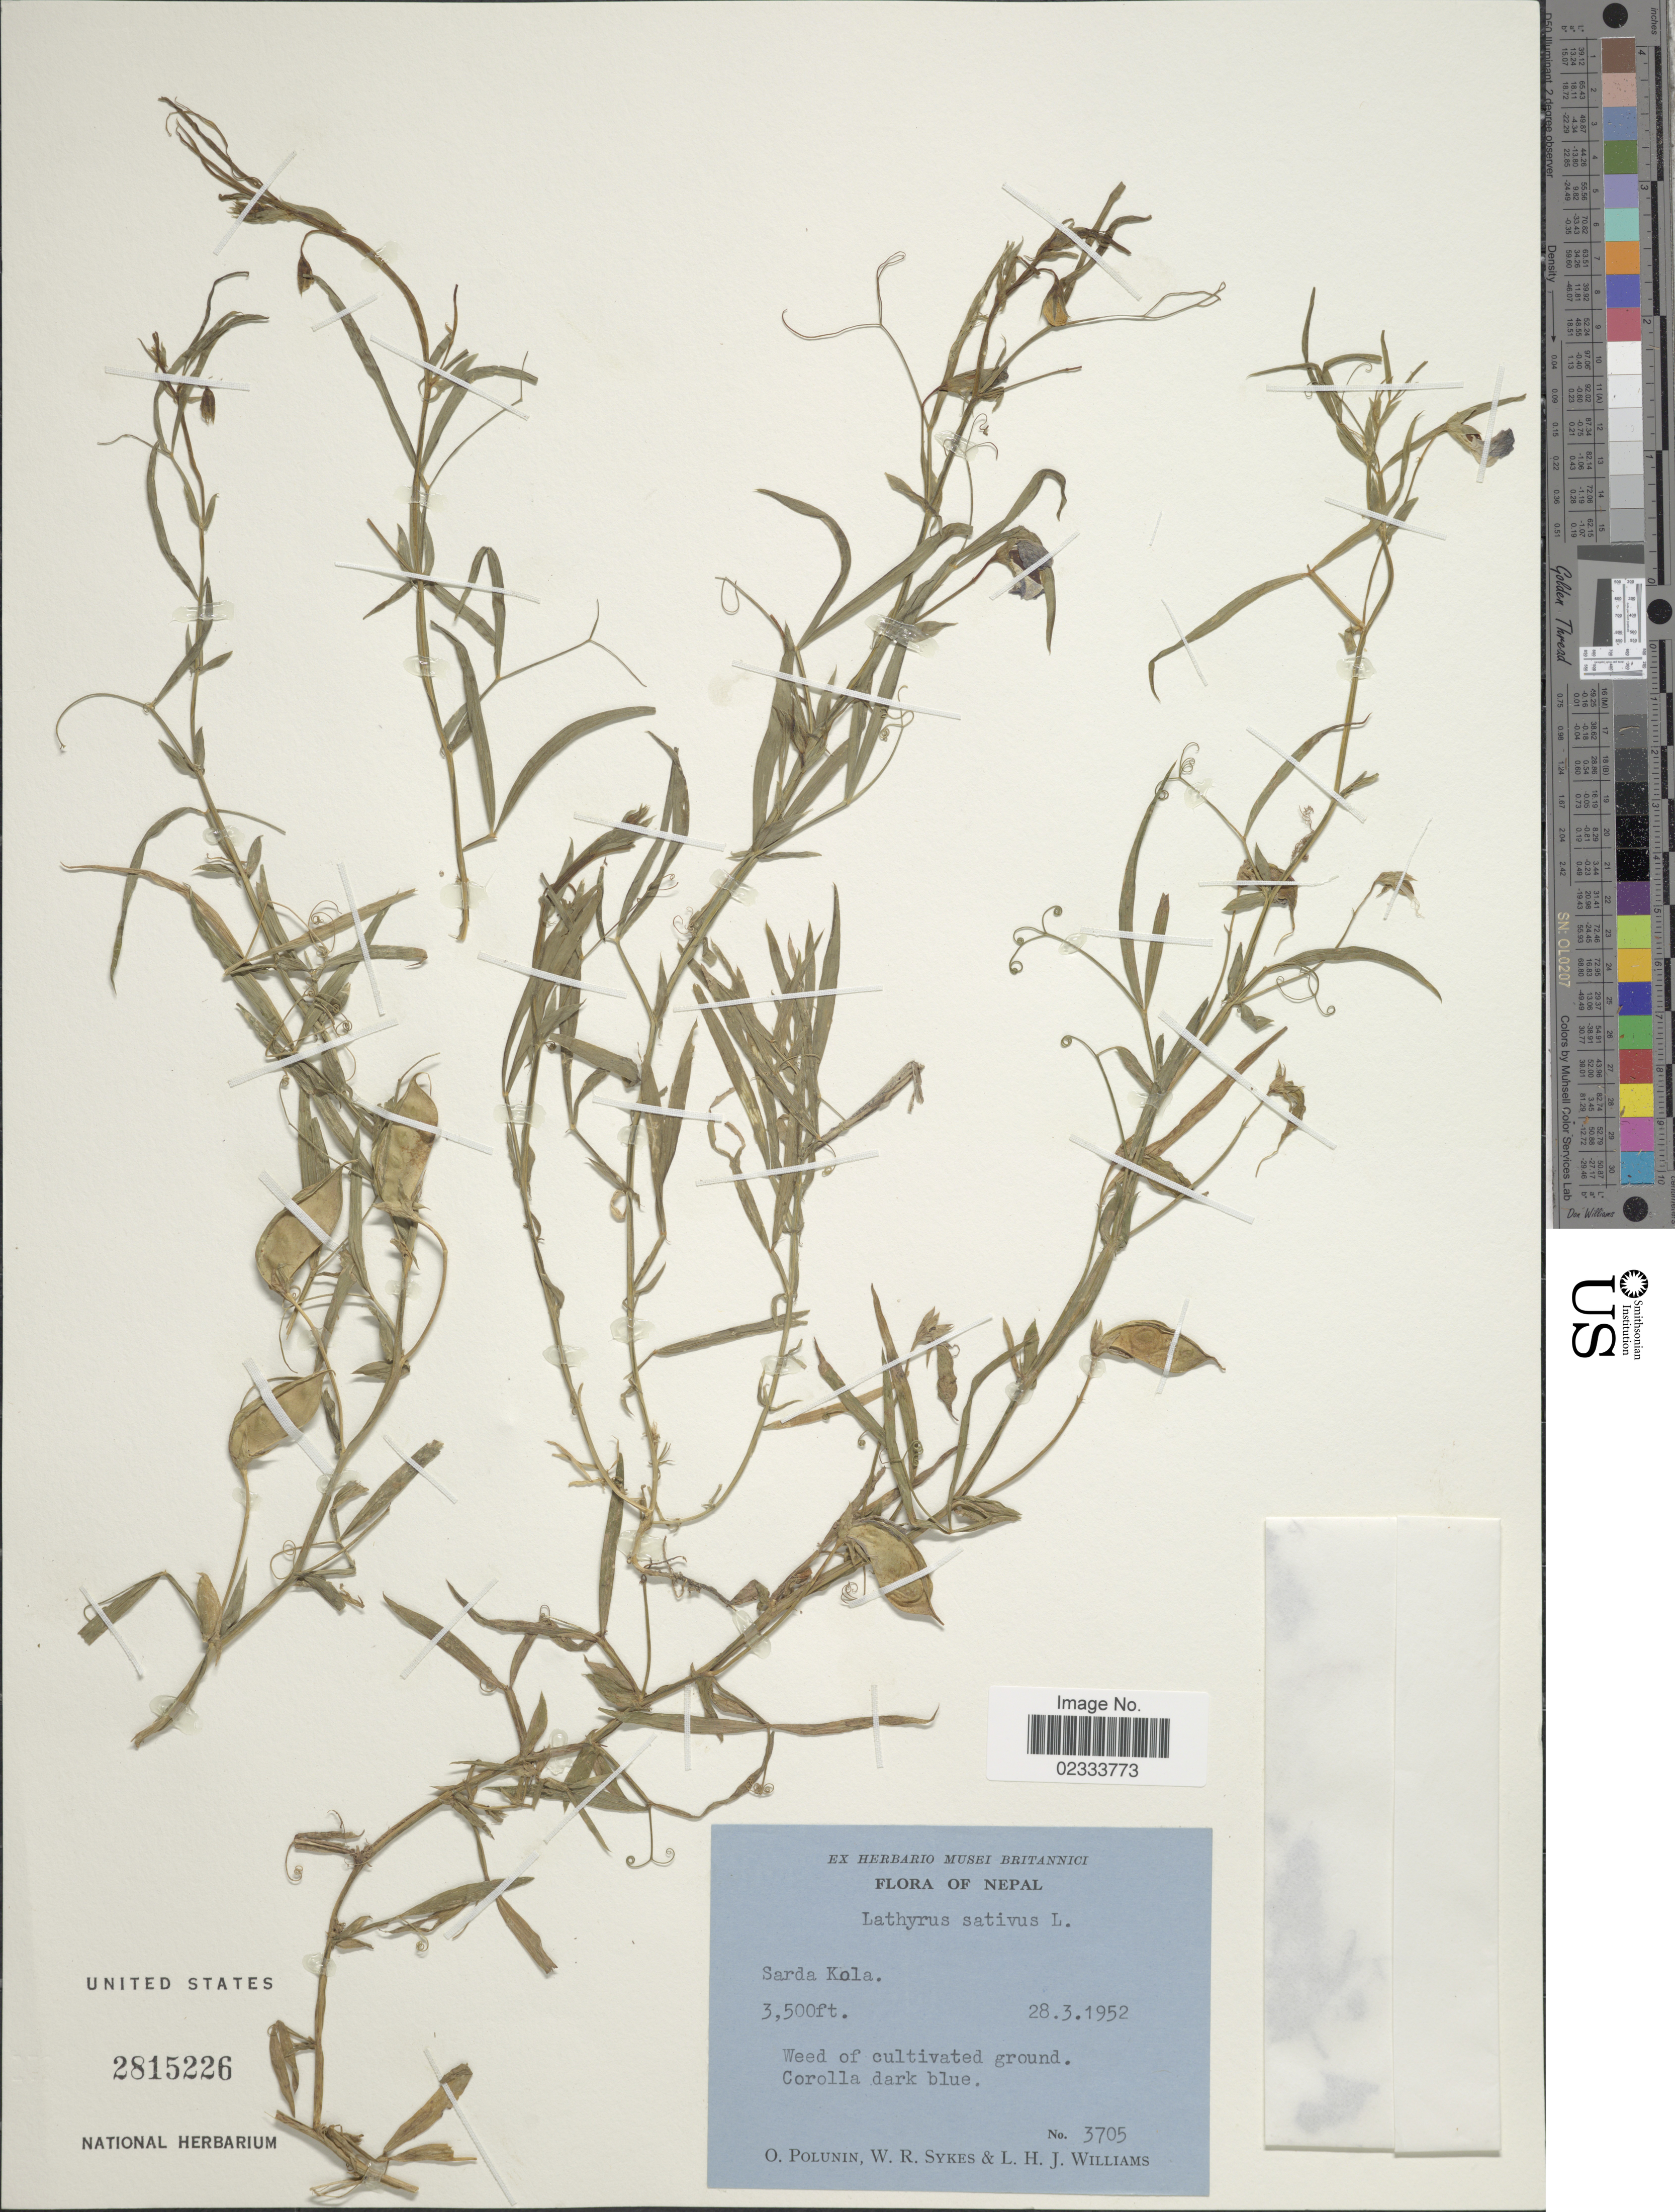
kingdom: Plantae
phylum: Tracheophyta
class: Magnoliopsida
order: Fabales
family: Fabaceae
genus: Lathyrus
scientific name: Lathyrus sativus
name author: L.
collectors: O. V. Polunin, W. R. Sykes & L. H. J. Williams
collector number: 3705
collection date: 1952-03-28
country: Nepal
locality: Sara Kola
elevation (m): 1067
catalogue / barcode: US 2815226